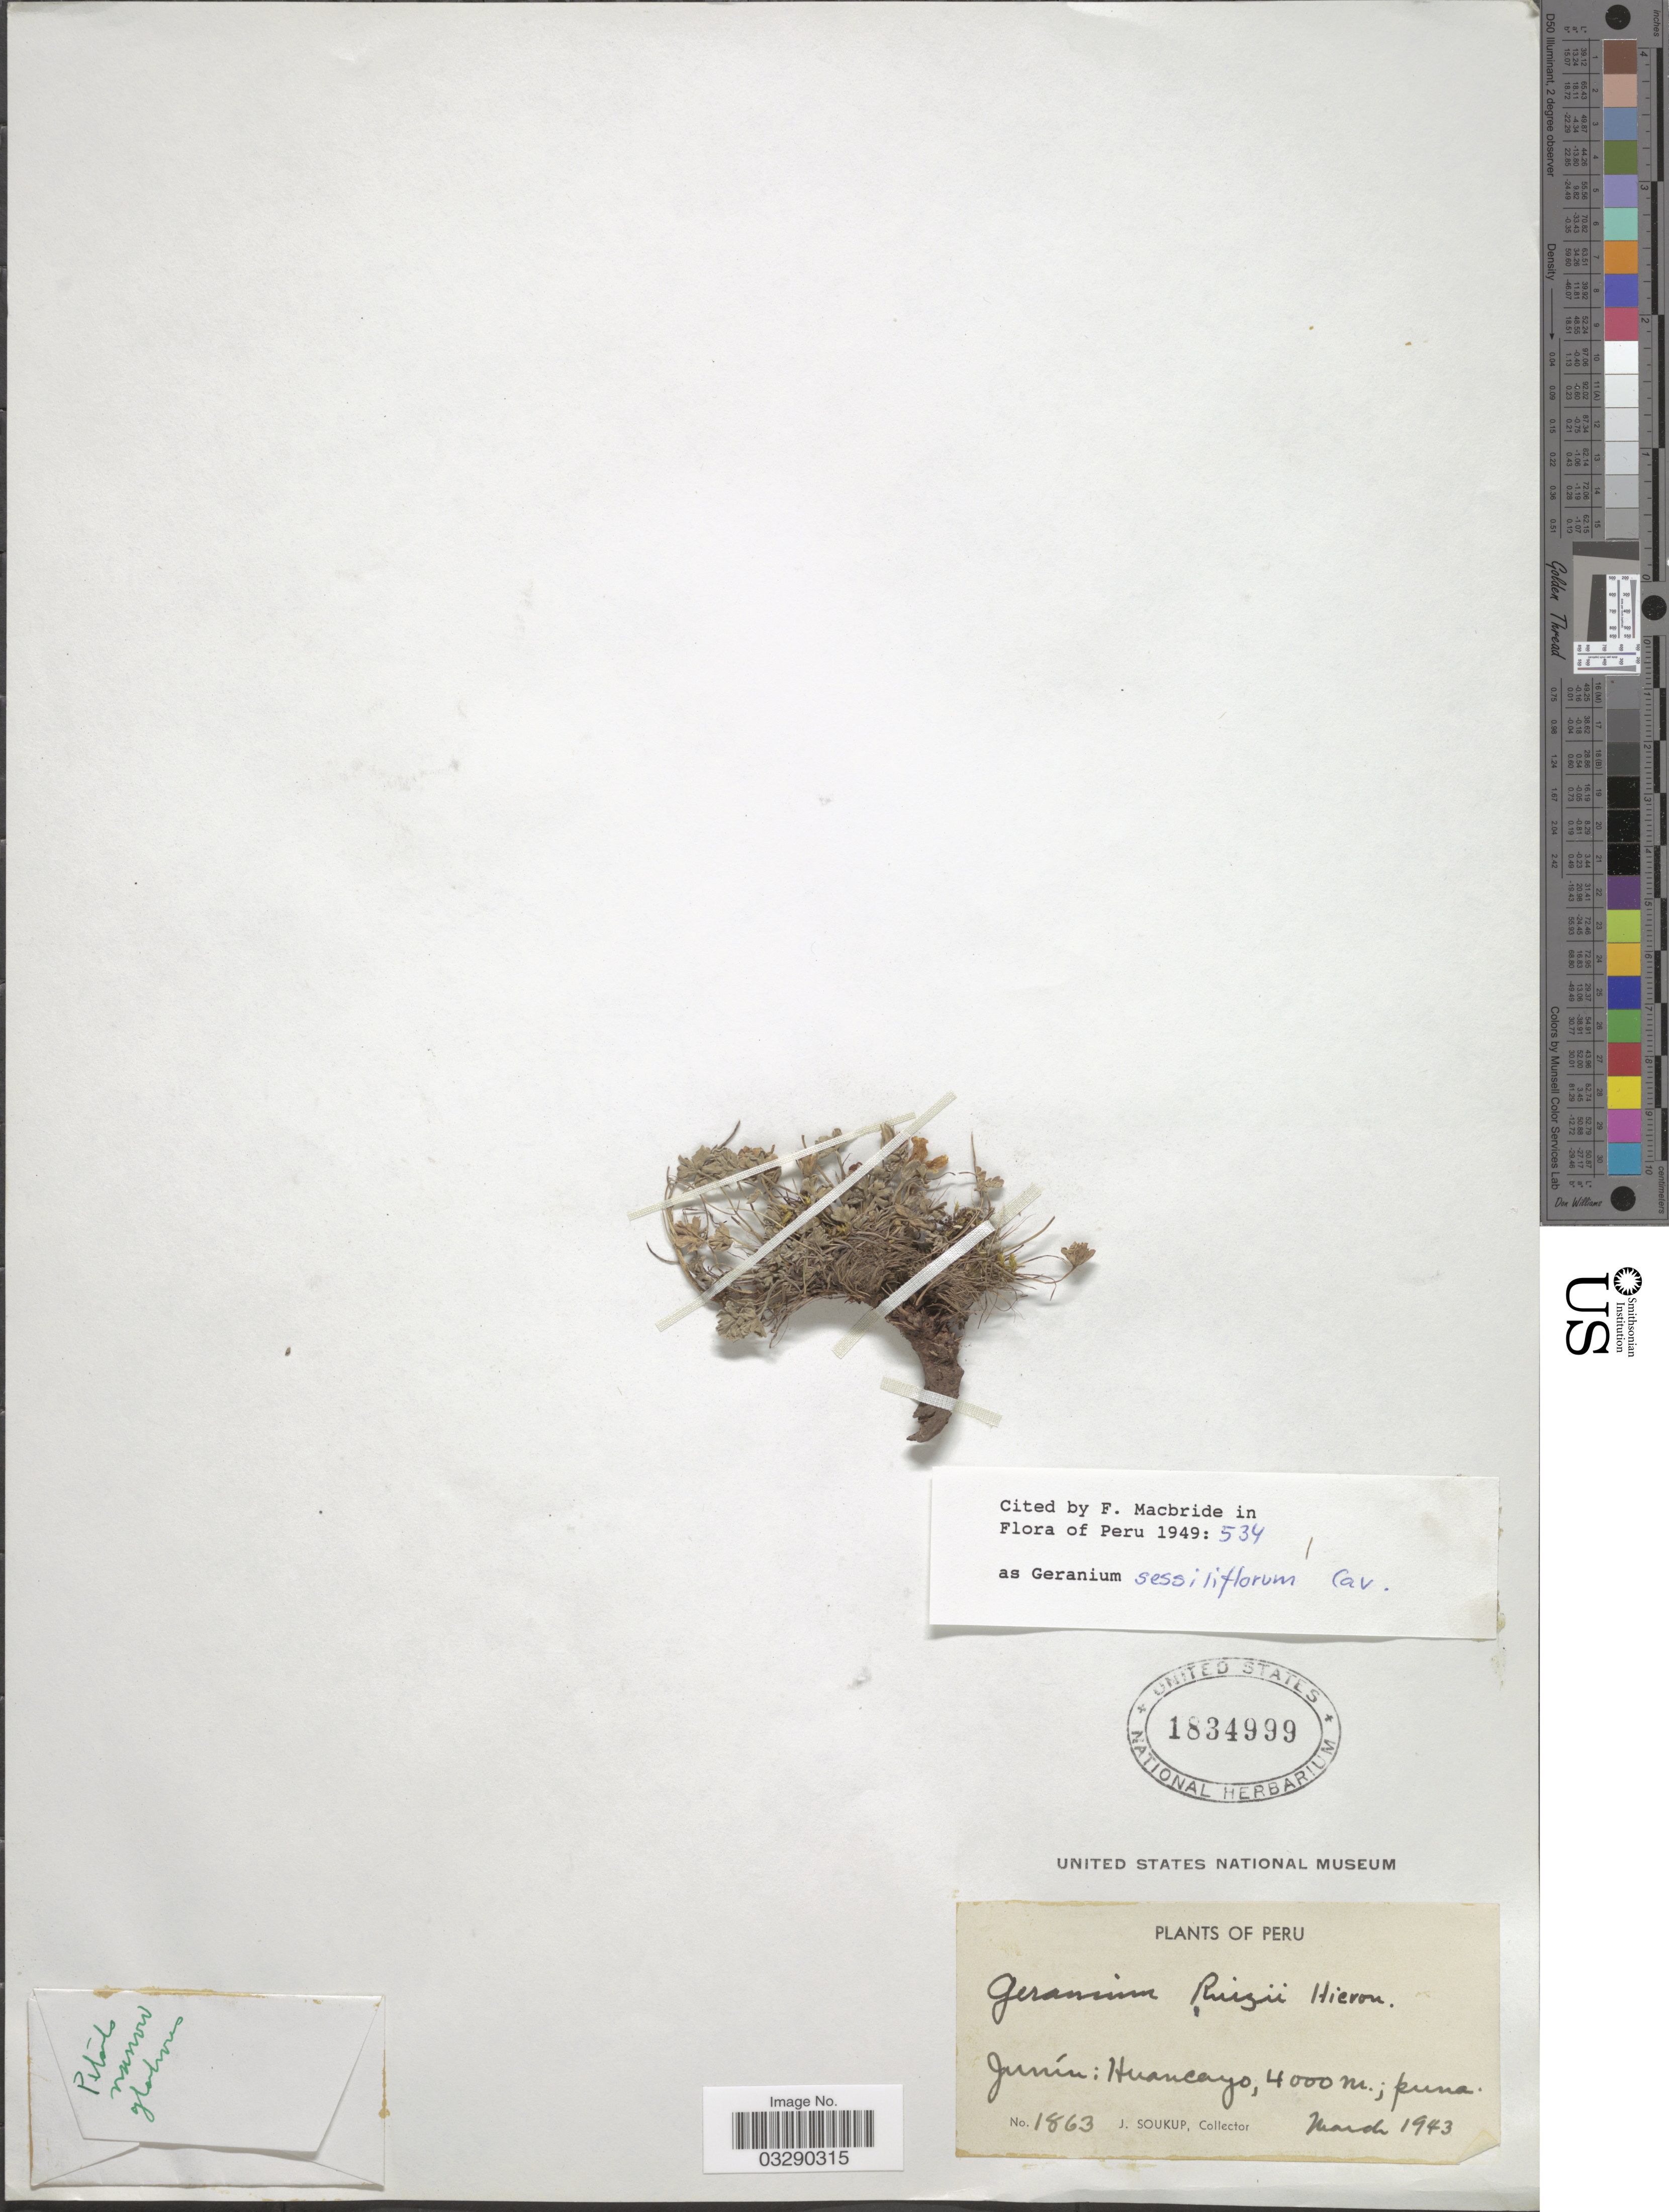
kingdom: Plantae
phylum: Tracheophyta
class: Magnoliopsida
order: Geraniales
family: Geraniaceae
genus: Geranium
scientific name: Geranium sessiliflorum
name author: Cav.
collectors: J. Soukup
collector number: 1863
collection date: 1943-03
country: Peru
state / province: Junín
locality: Huancayo.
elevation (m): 4000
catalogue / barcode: US 1834999